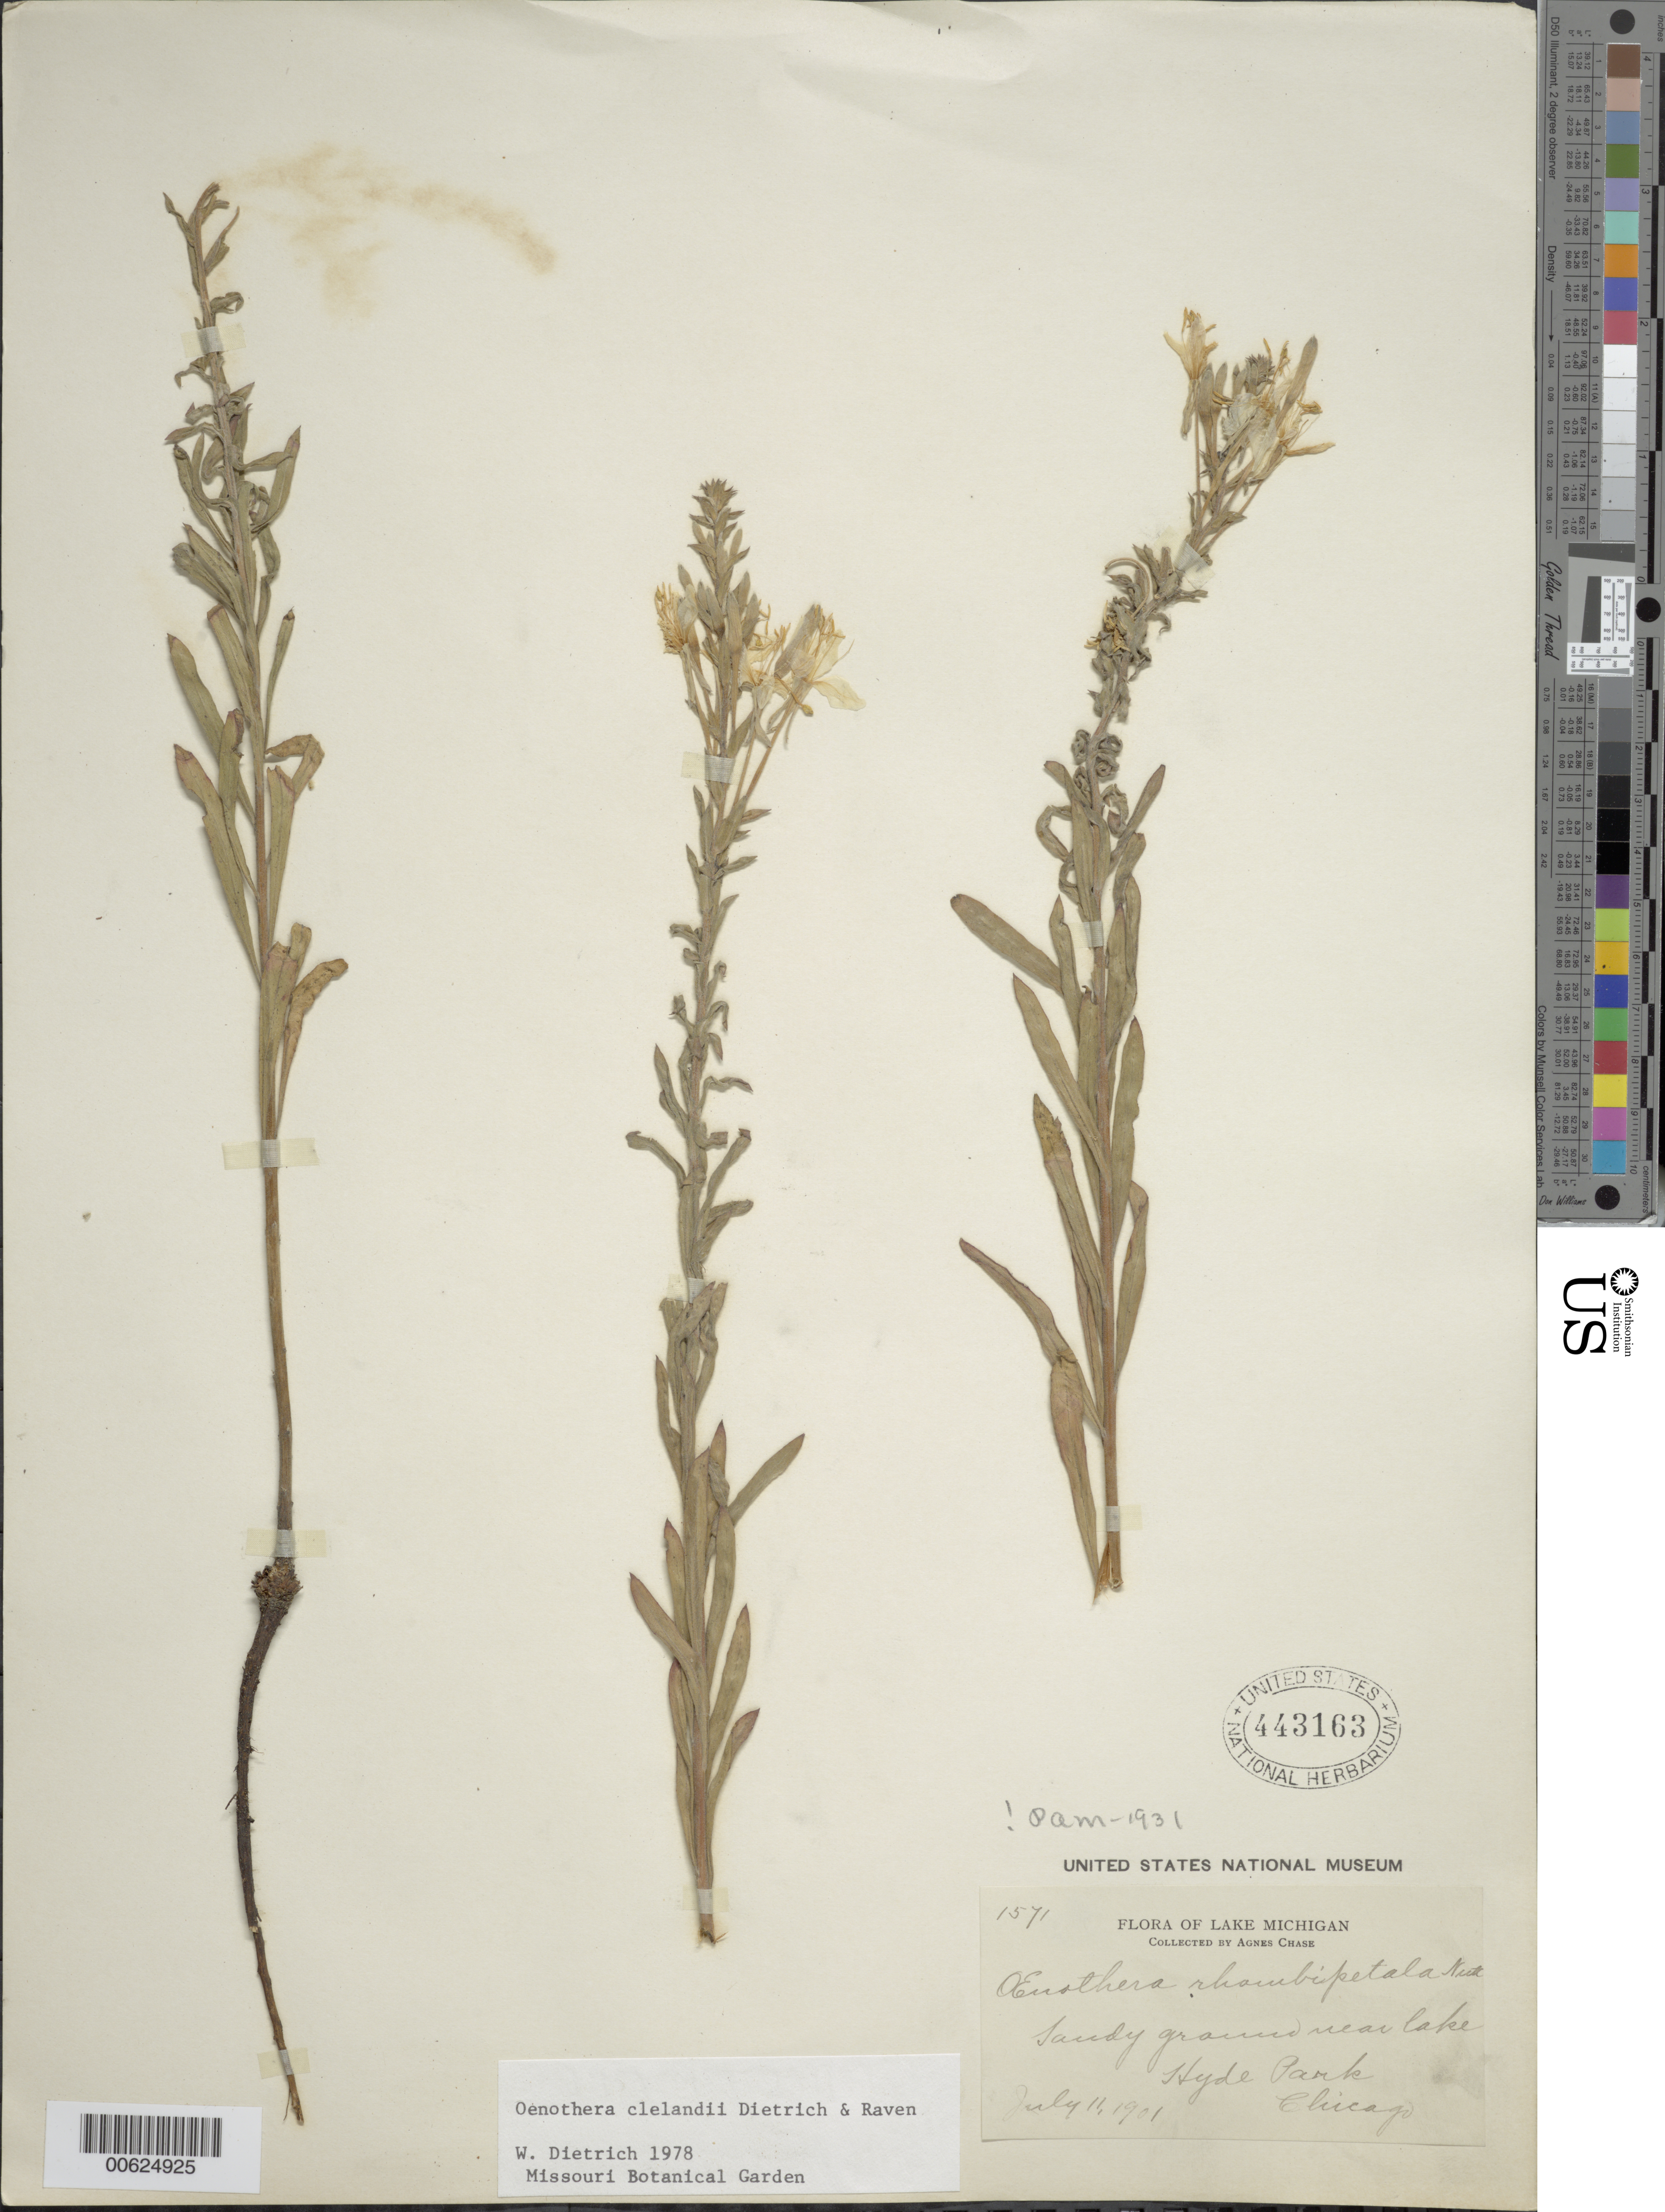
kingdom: Plantae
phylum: Tracheophyta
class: Magnoliopsida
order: Myrtales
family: Onagraceae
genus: Oenothera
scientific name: Oenothera clelandii W. Dietr., P.H. Raven & W.L. Wagner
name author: W. Dietr. et al.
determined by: Dietrich, W.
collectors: A. Chase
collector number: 1571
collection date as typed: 11 Jul 1901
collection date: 1901-07-11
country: United States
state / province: Illinois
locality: Near Hyde Park, Chicago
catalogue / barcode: US 443163